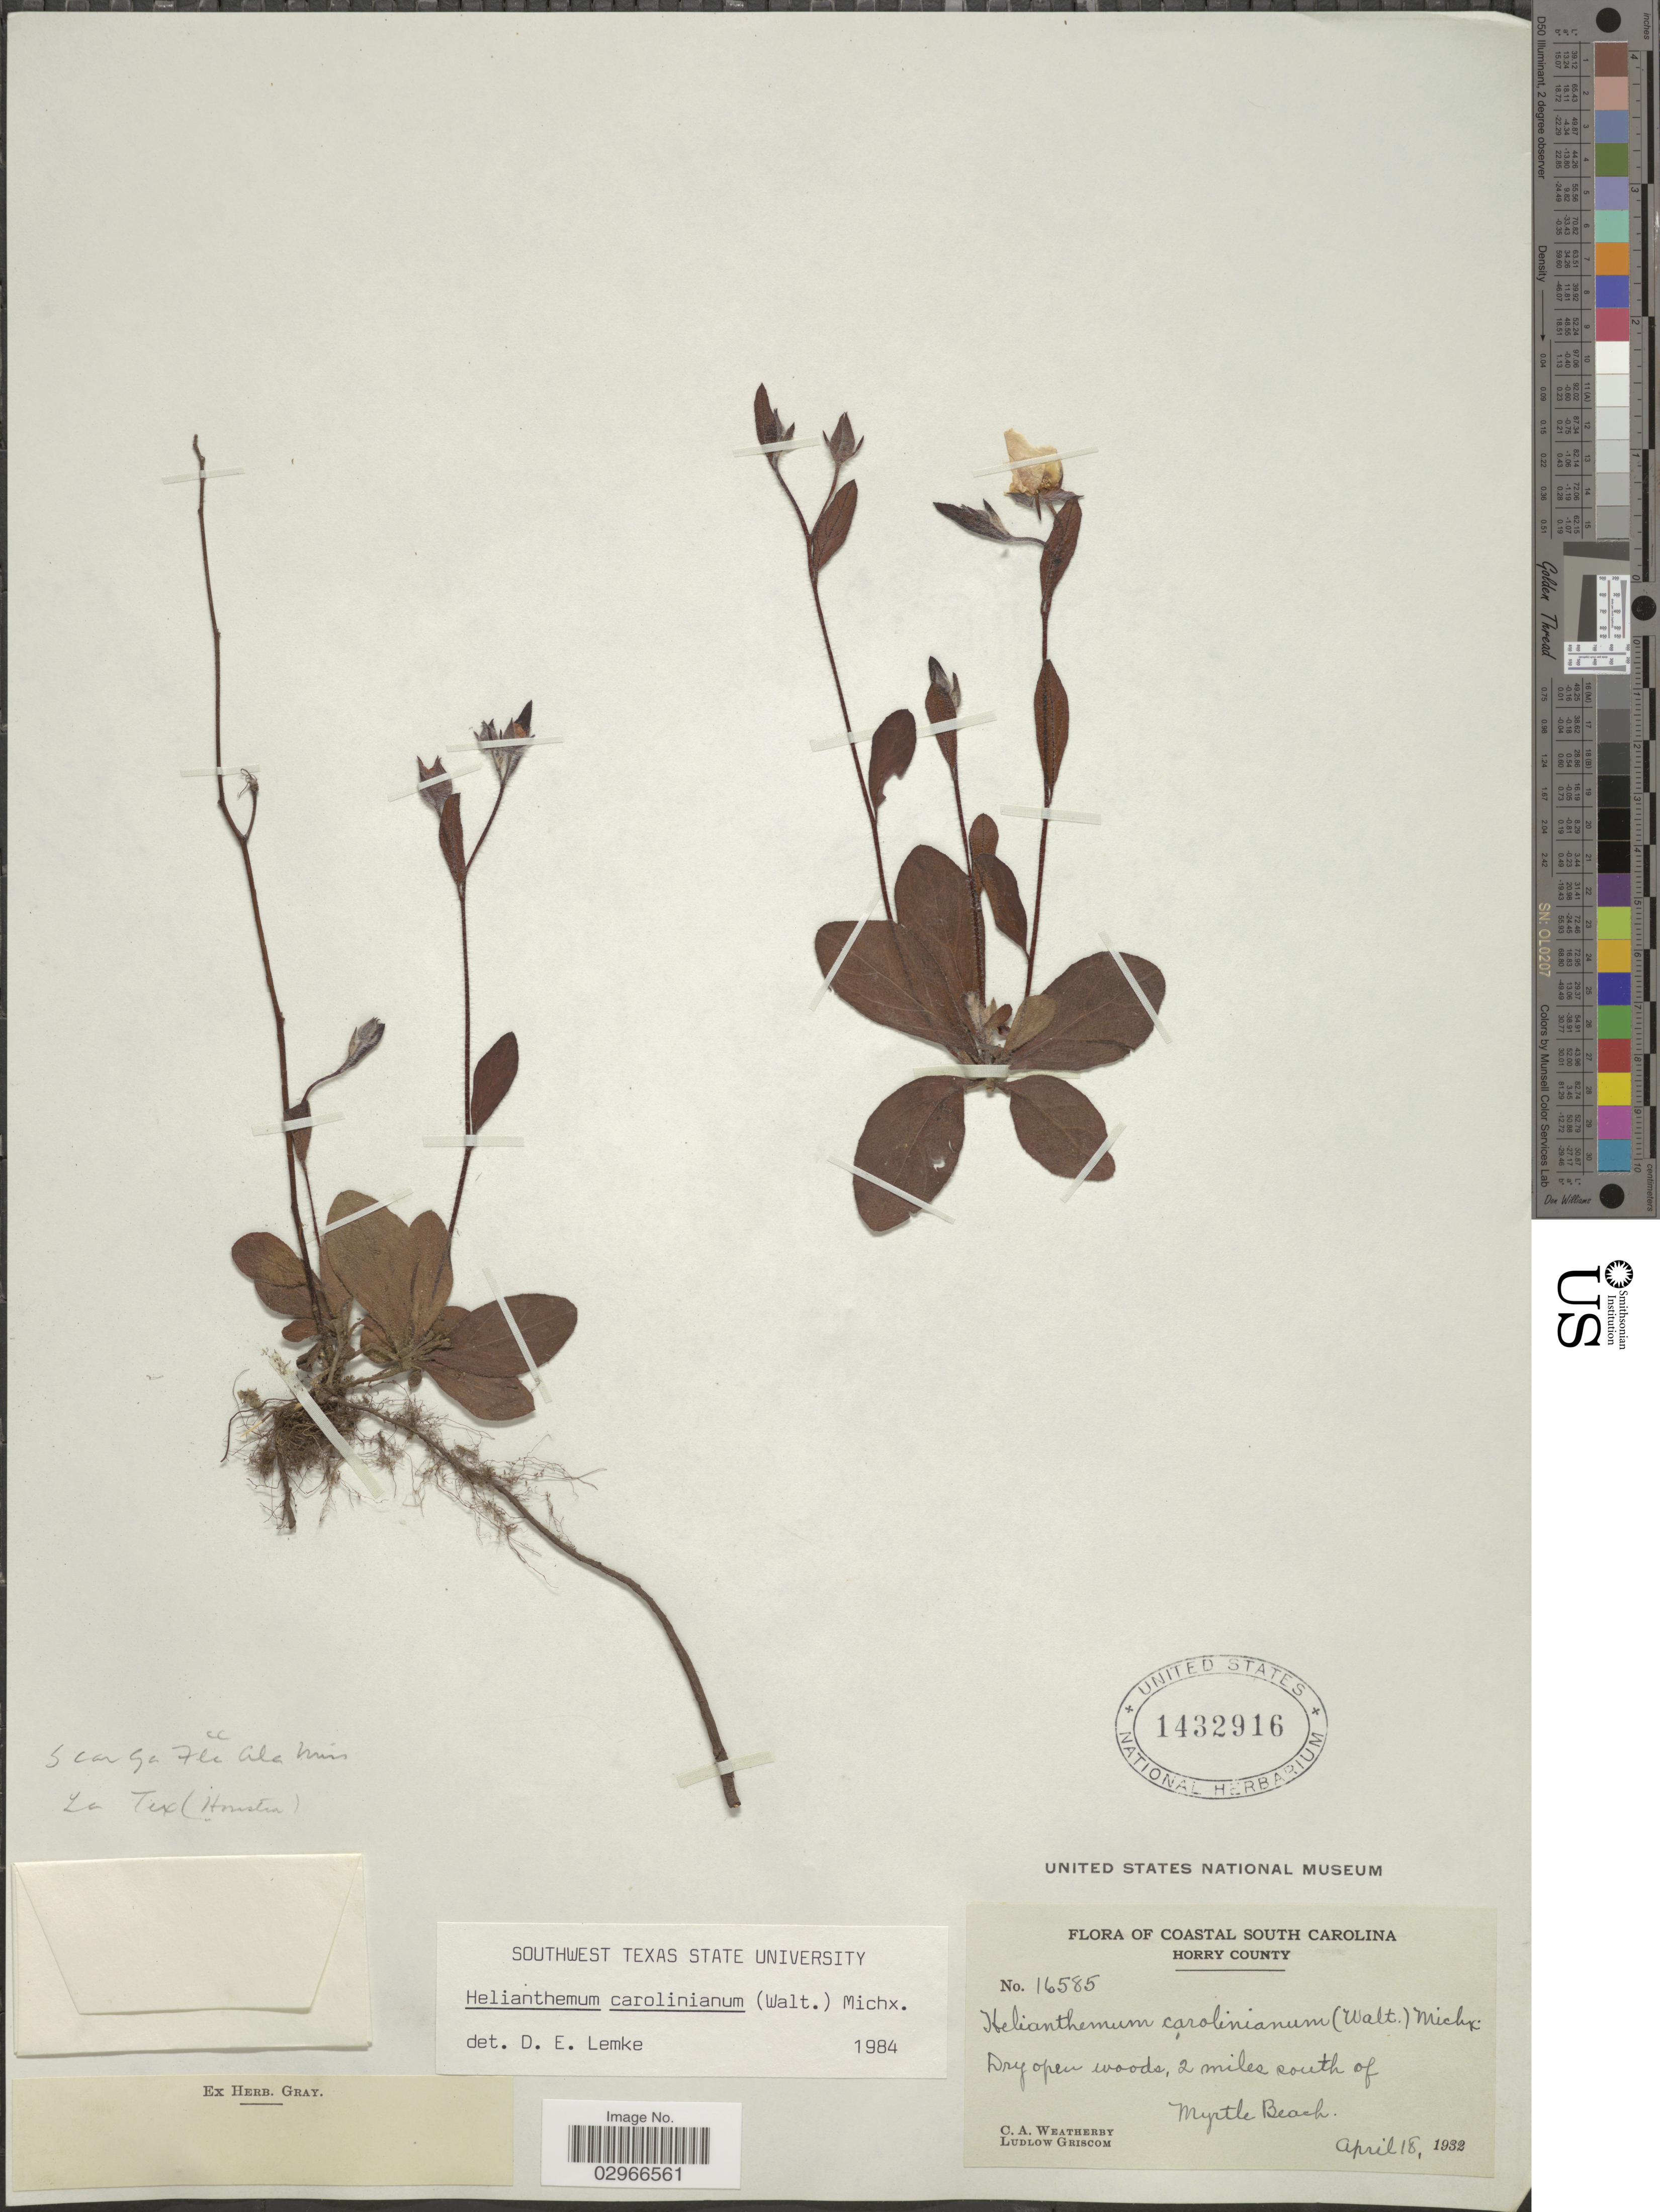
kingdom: Plantae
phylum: Tracheophyta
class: Magnoliopsida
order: Malvales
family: Cistaceae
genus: Helianthemum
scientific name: Helianthemum carolinianum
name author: (Walter) Michx.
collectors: C. A. Weatherby & L. Griscom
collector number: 16585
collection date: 1932-04-18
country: United States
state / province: South Carolina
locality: Coastal South Carolina. Horry County. 2 miles south of Myrtle Beach.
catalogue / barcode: US 1432916